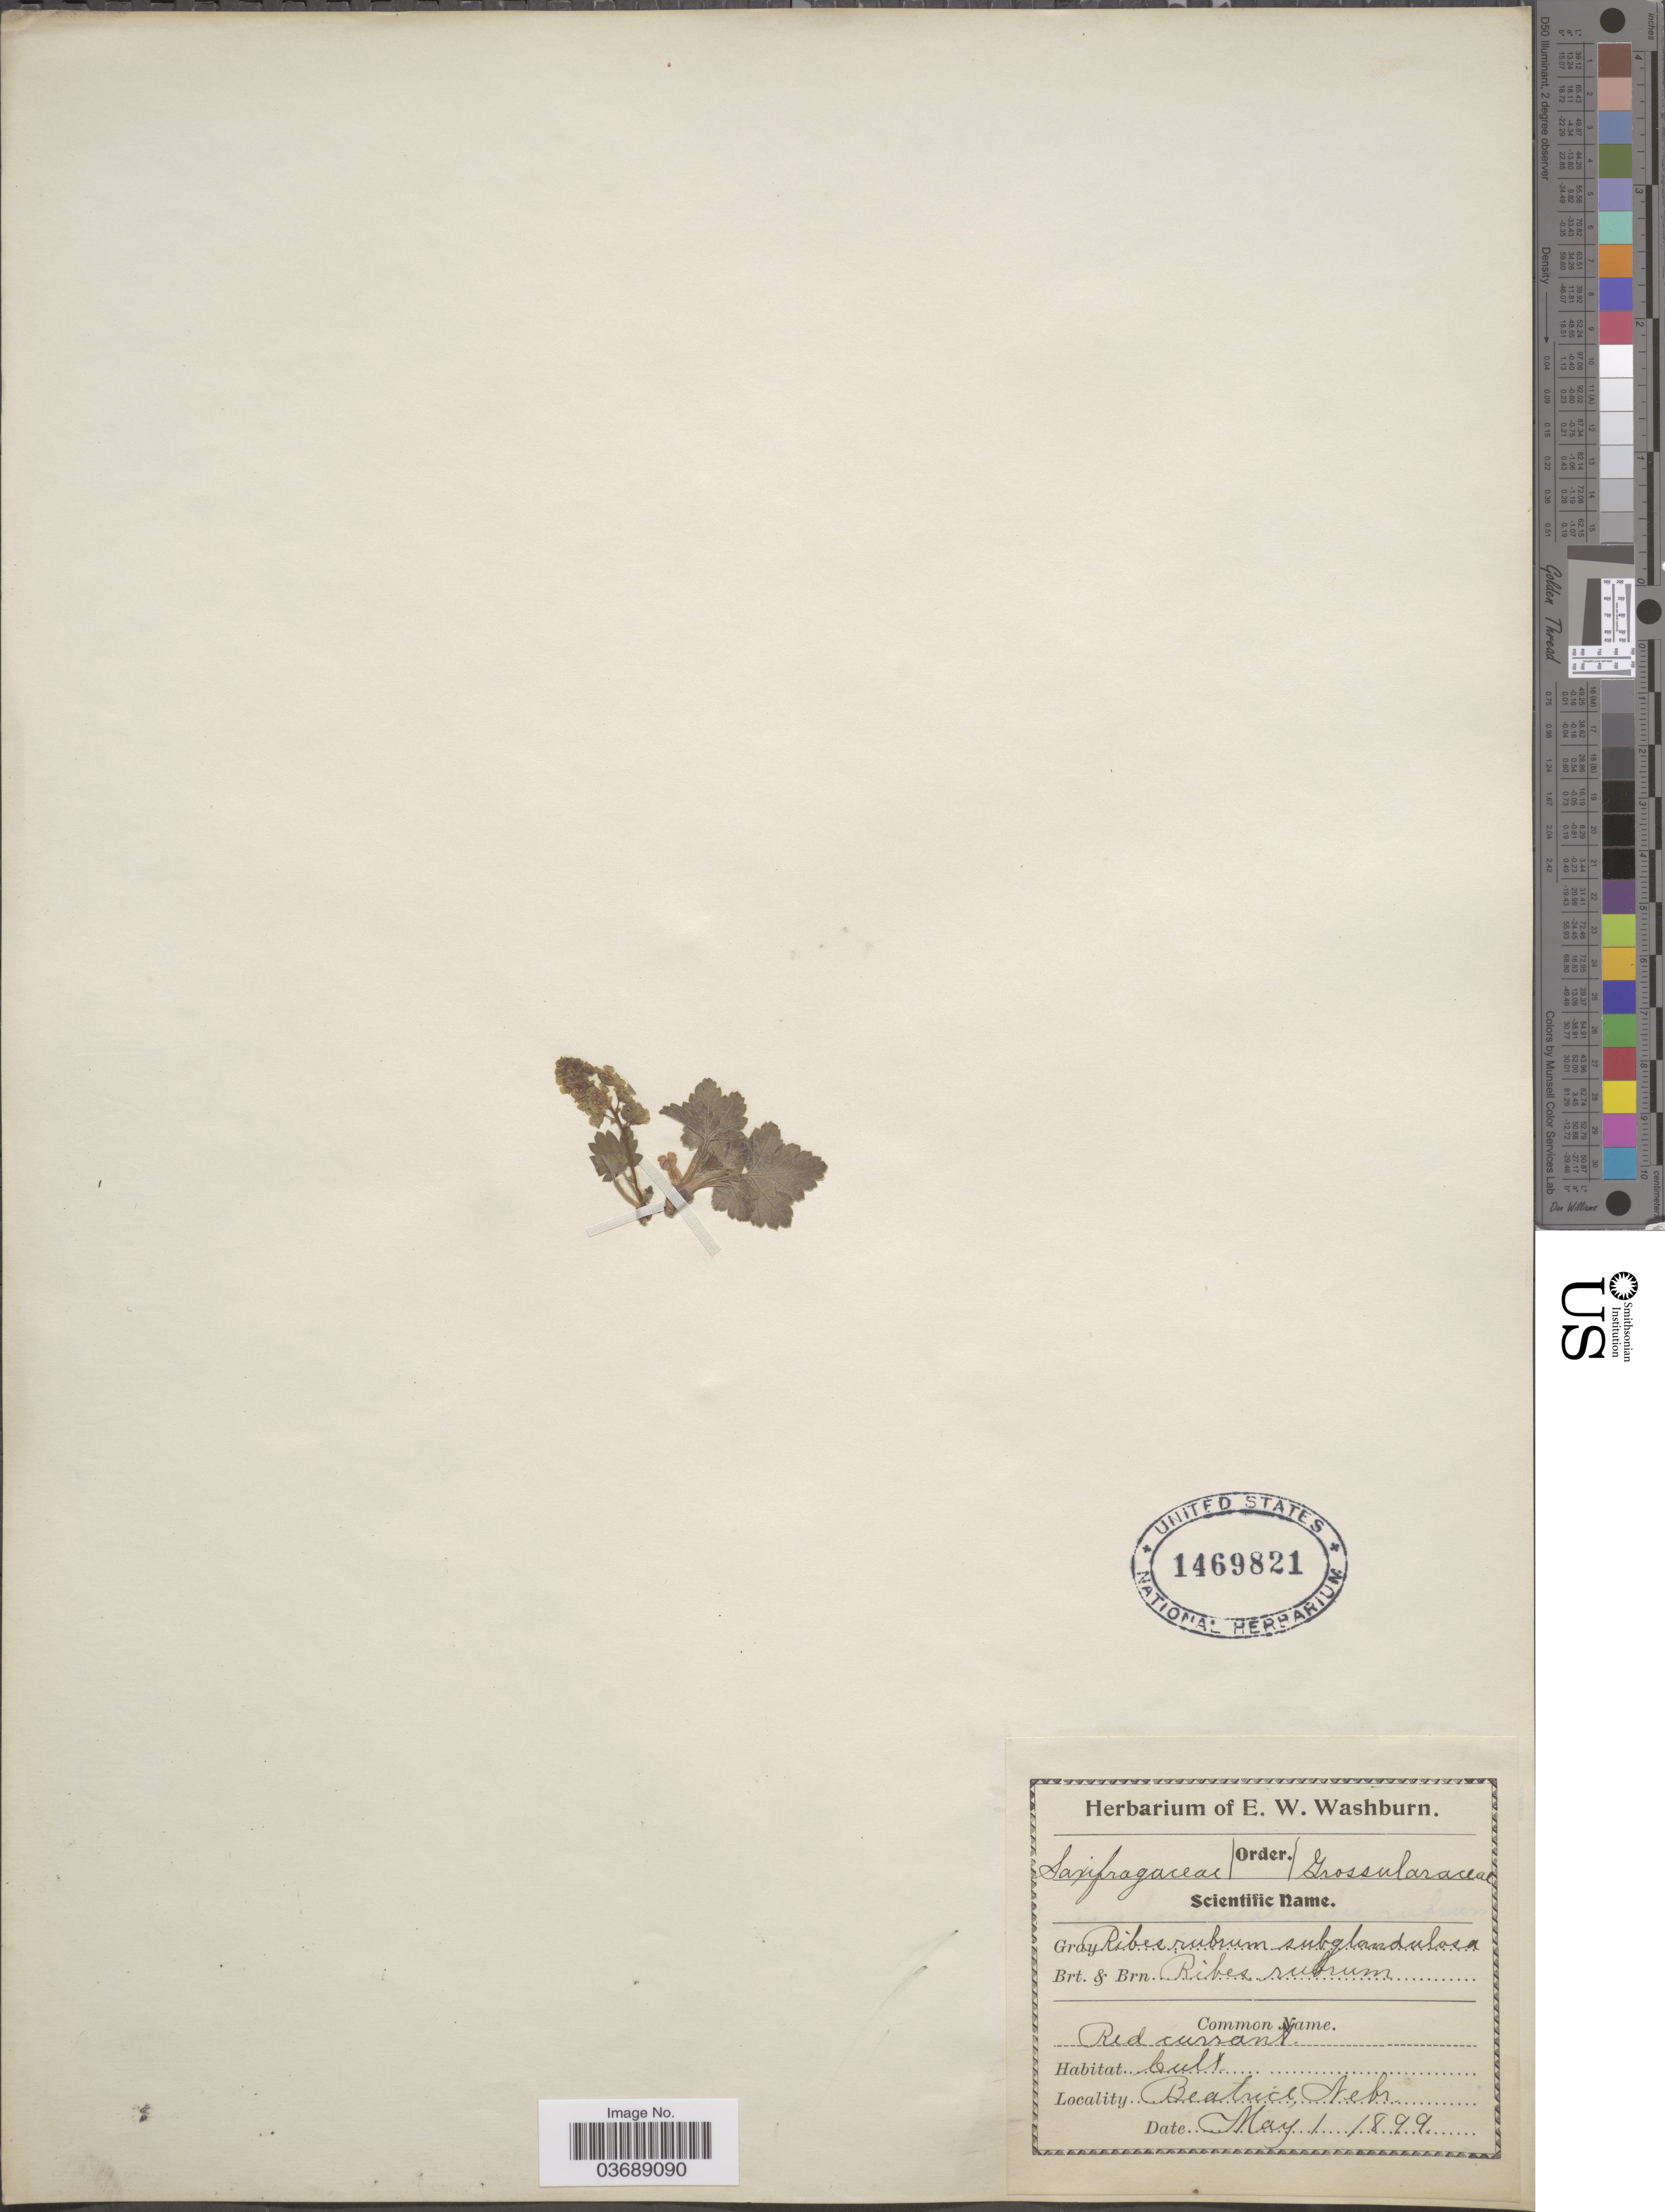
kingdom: Plantae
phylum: Tracheophyta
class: Magnoliopsida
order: Saxifragales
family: Grossulariaceae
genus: Ribes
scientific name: Ribes rubrum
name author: L.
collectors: ex herb. E. W. Washburn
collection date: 1899-05-01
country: United States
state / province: Nebraska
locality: Beatrice.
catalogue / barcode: US 1469821